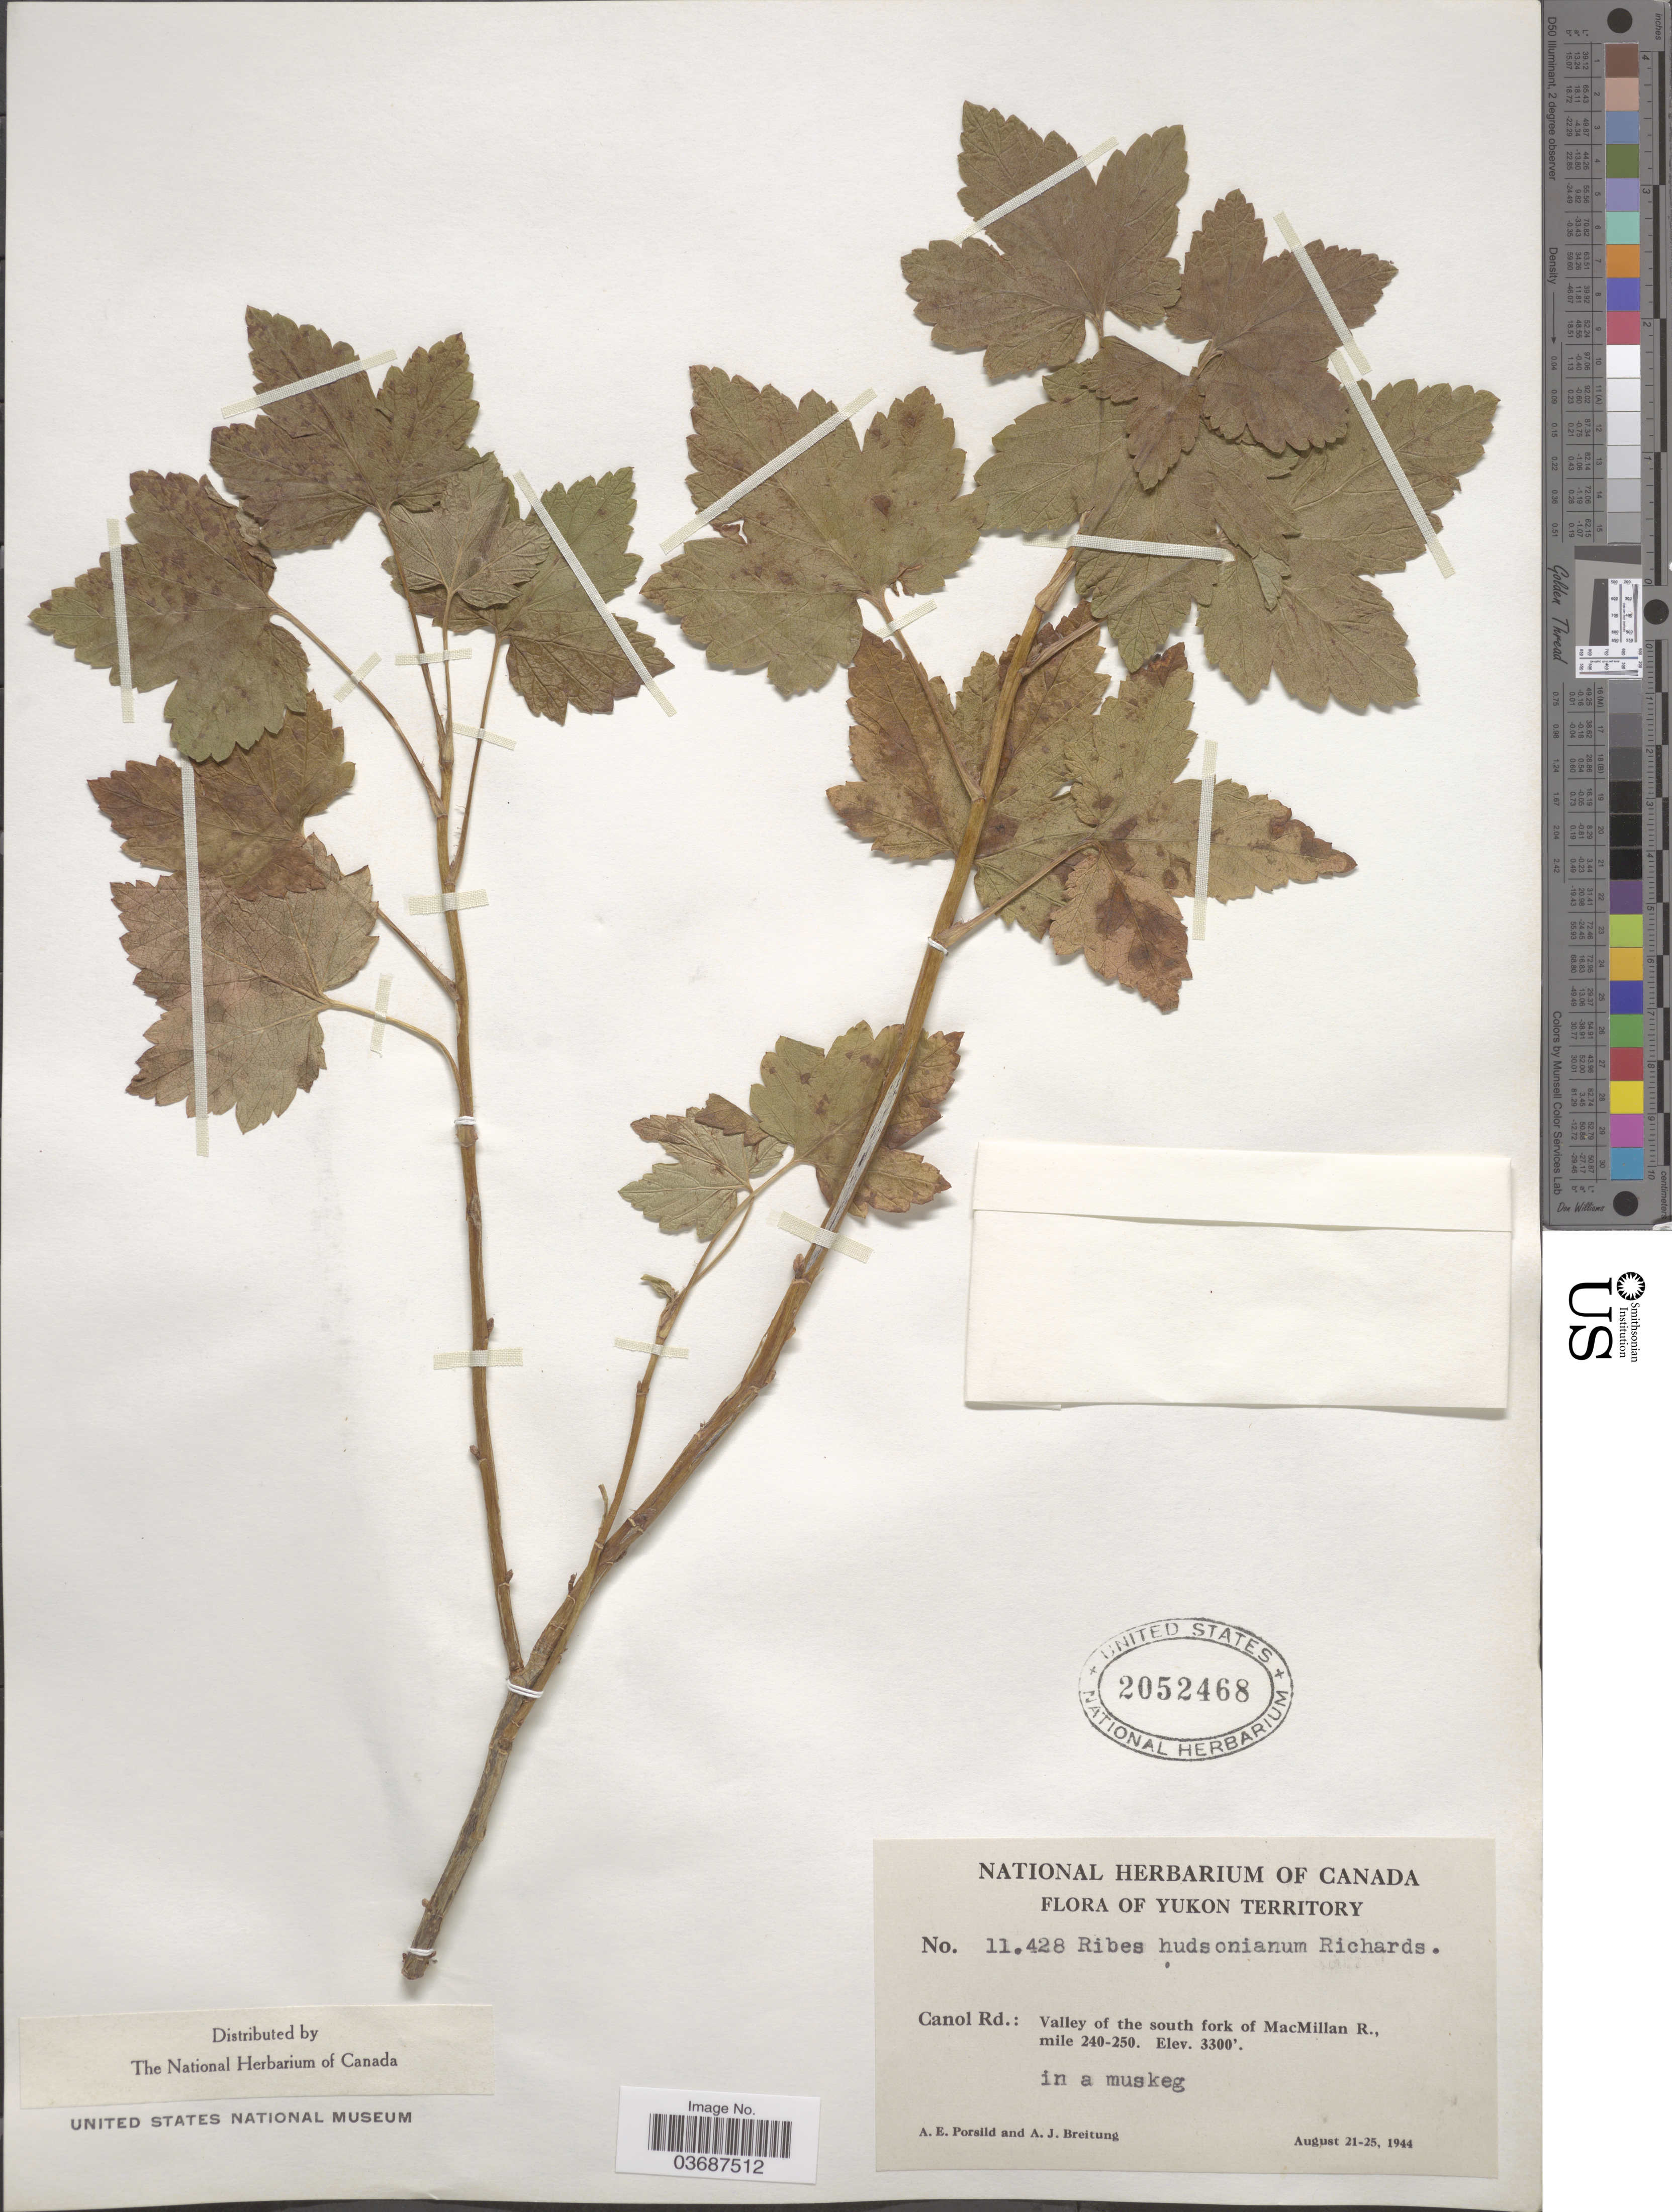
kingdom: Plantae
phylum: Tracheophyta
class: Magnoliopsida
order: Saxifragales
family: Grossulariaceae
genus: Ribes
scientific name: Ribes hudsonianum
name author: Richardson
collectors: A. E. Porsild & A. Breitung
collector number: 11428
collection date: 1944-08-21/1944-08-25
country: Canada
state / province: Yukon Territory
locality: Canol Rd.: Valley of the south fork of MacMillan R., mile 240-250.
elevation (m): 1006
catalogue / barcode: US 2052468